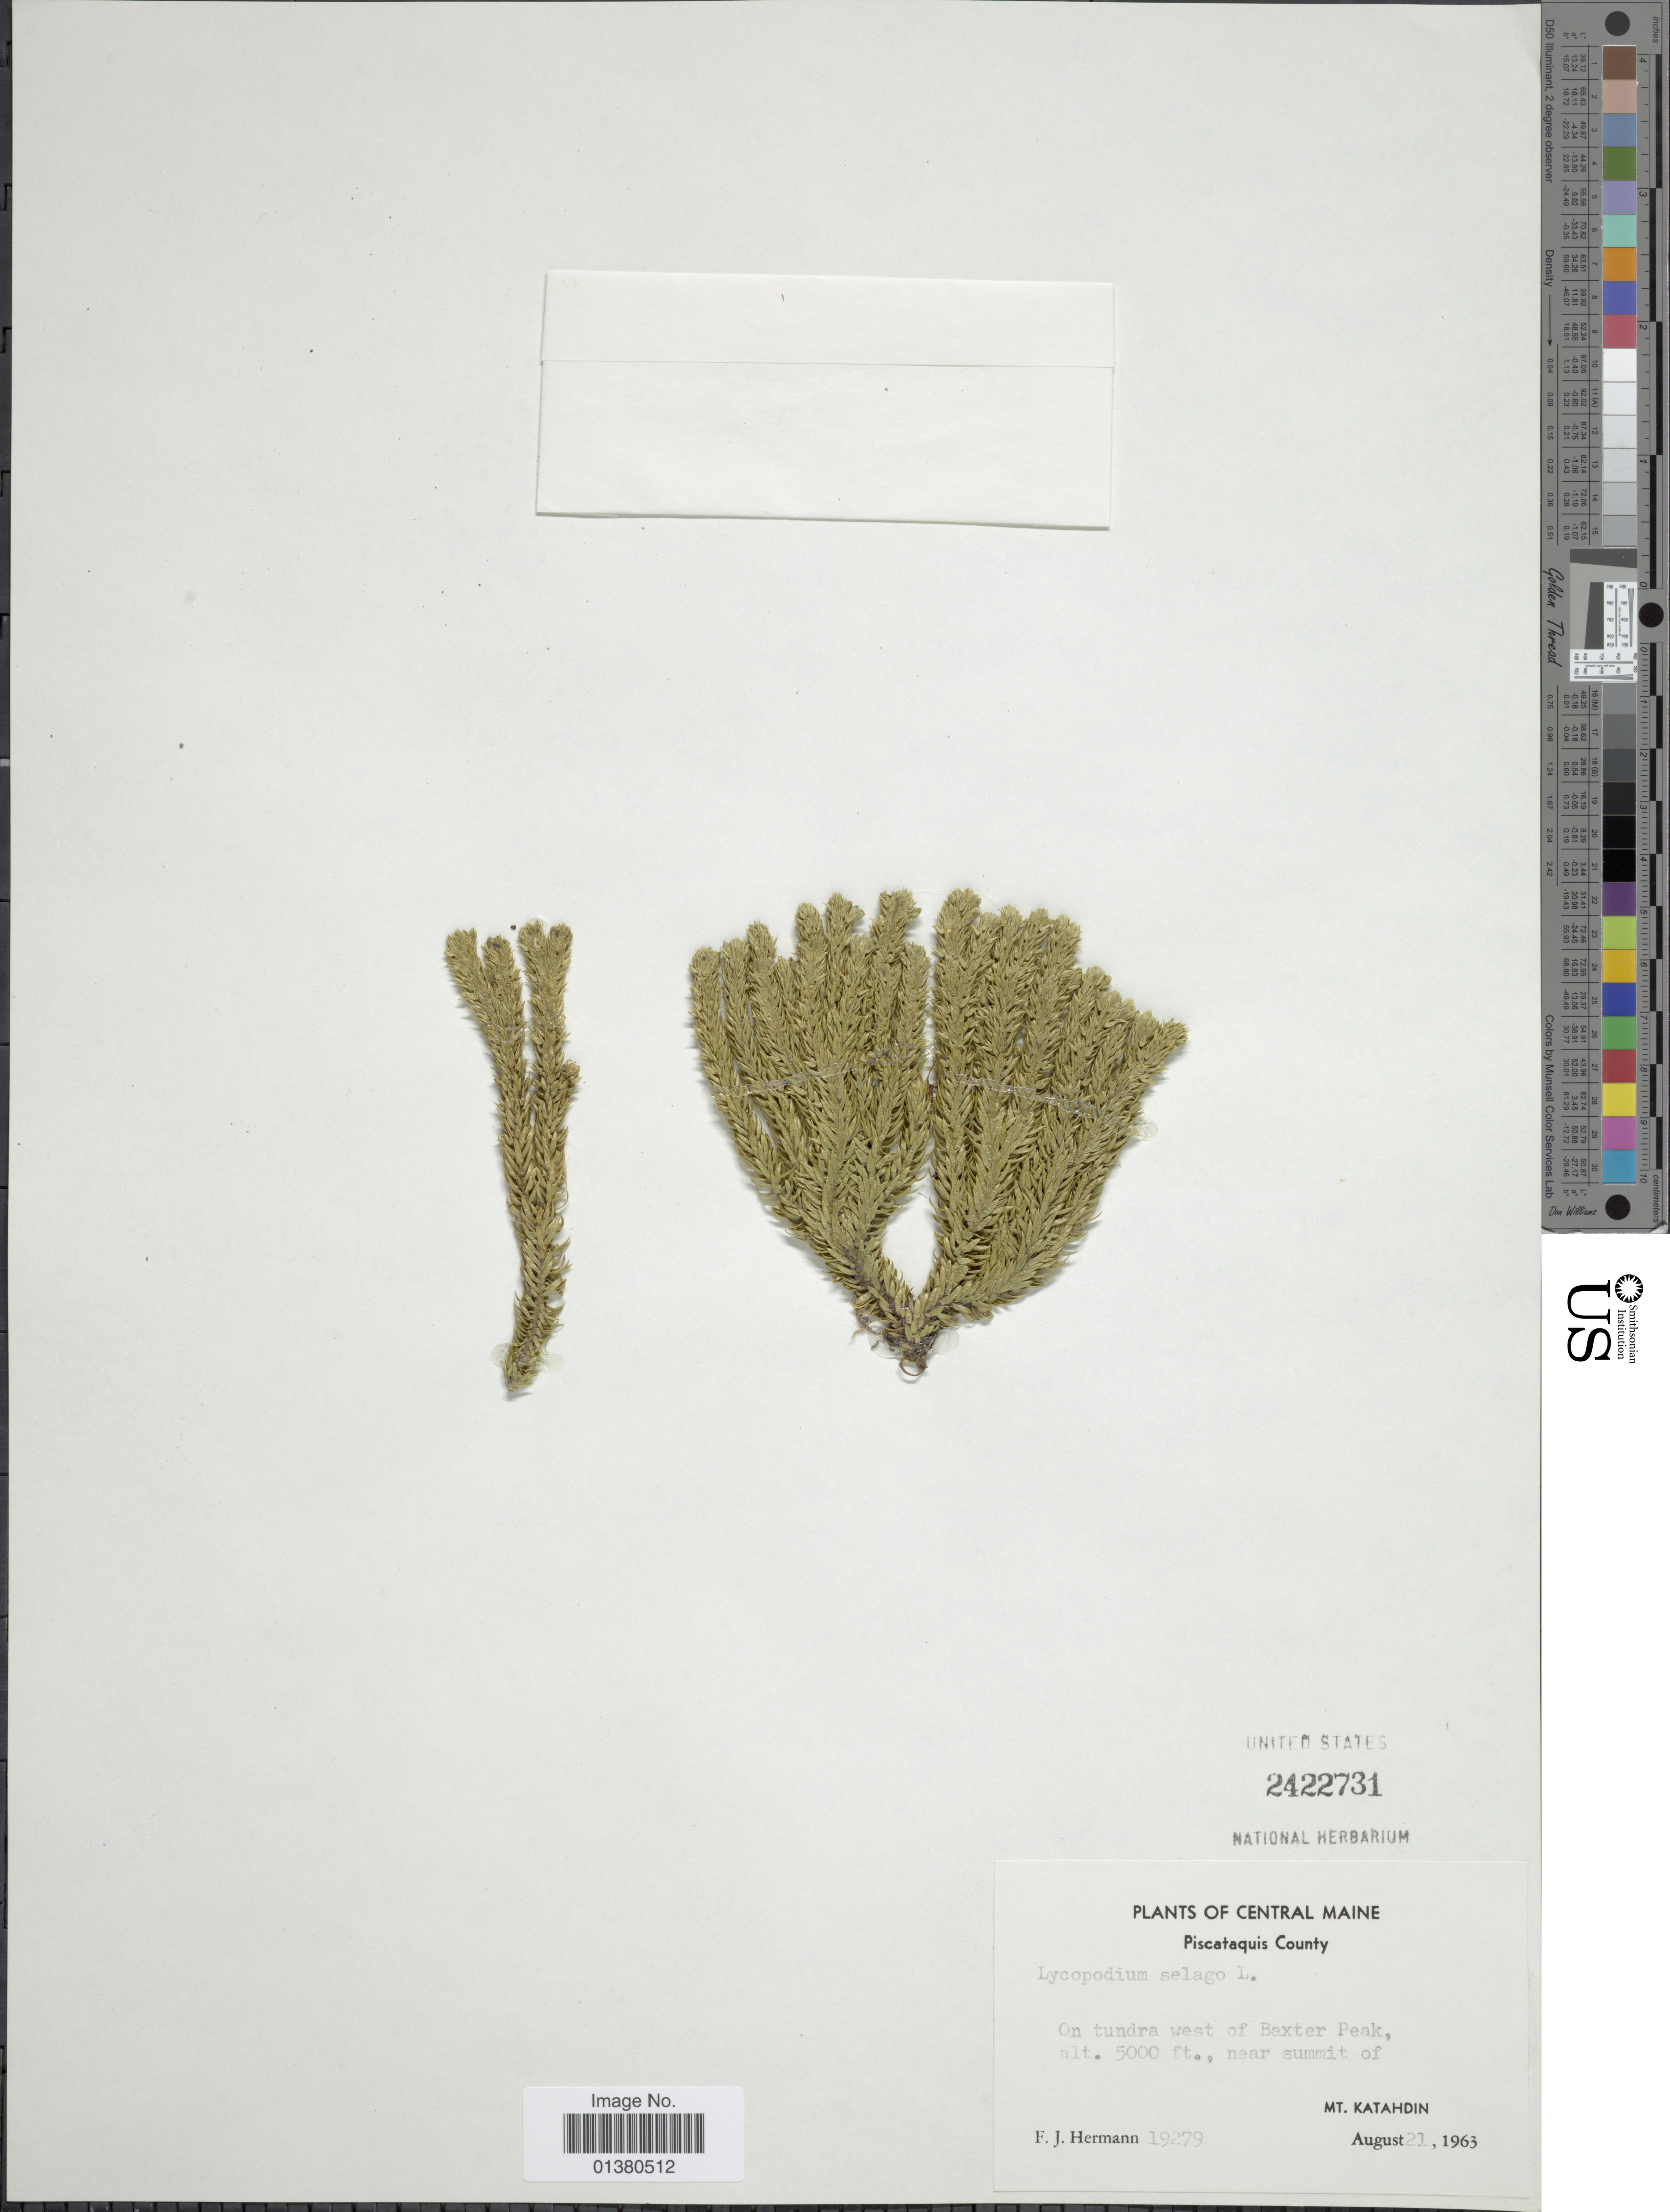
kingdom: Plantae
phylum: Tracheophyta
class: Lycopodiopsida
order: Lycopodiales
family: Lycopodiaceae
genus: Huperzia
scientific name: Huperzia selago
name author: (L.) Bernh. ex Schrank & Mart.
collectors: F. J. Hermann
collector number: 19279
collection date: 1963-08-21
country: United States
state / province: Maine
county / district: Piscataquis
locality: On tundra west of Baxter Peak, near summt of Mt Katahdin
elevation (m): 1524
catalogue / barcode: US 2422731